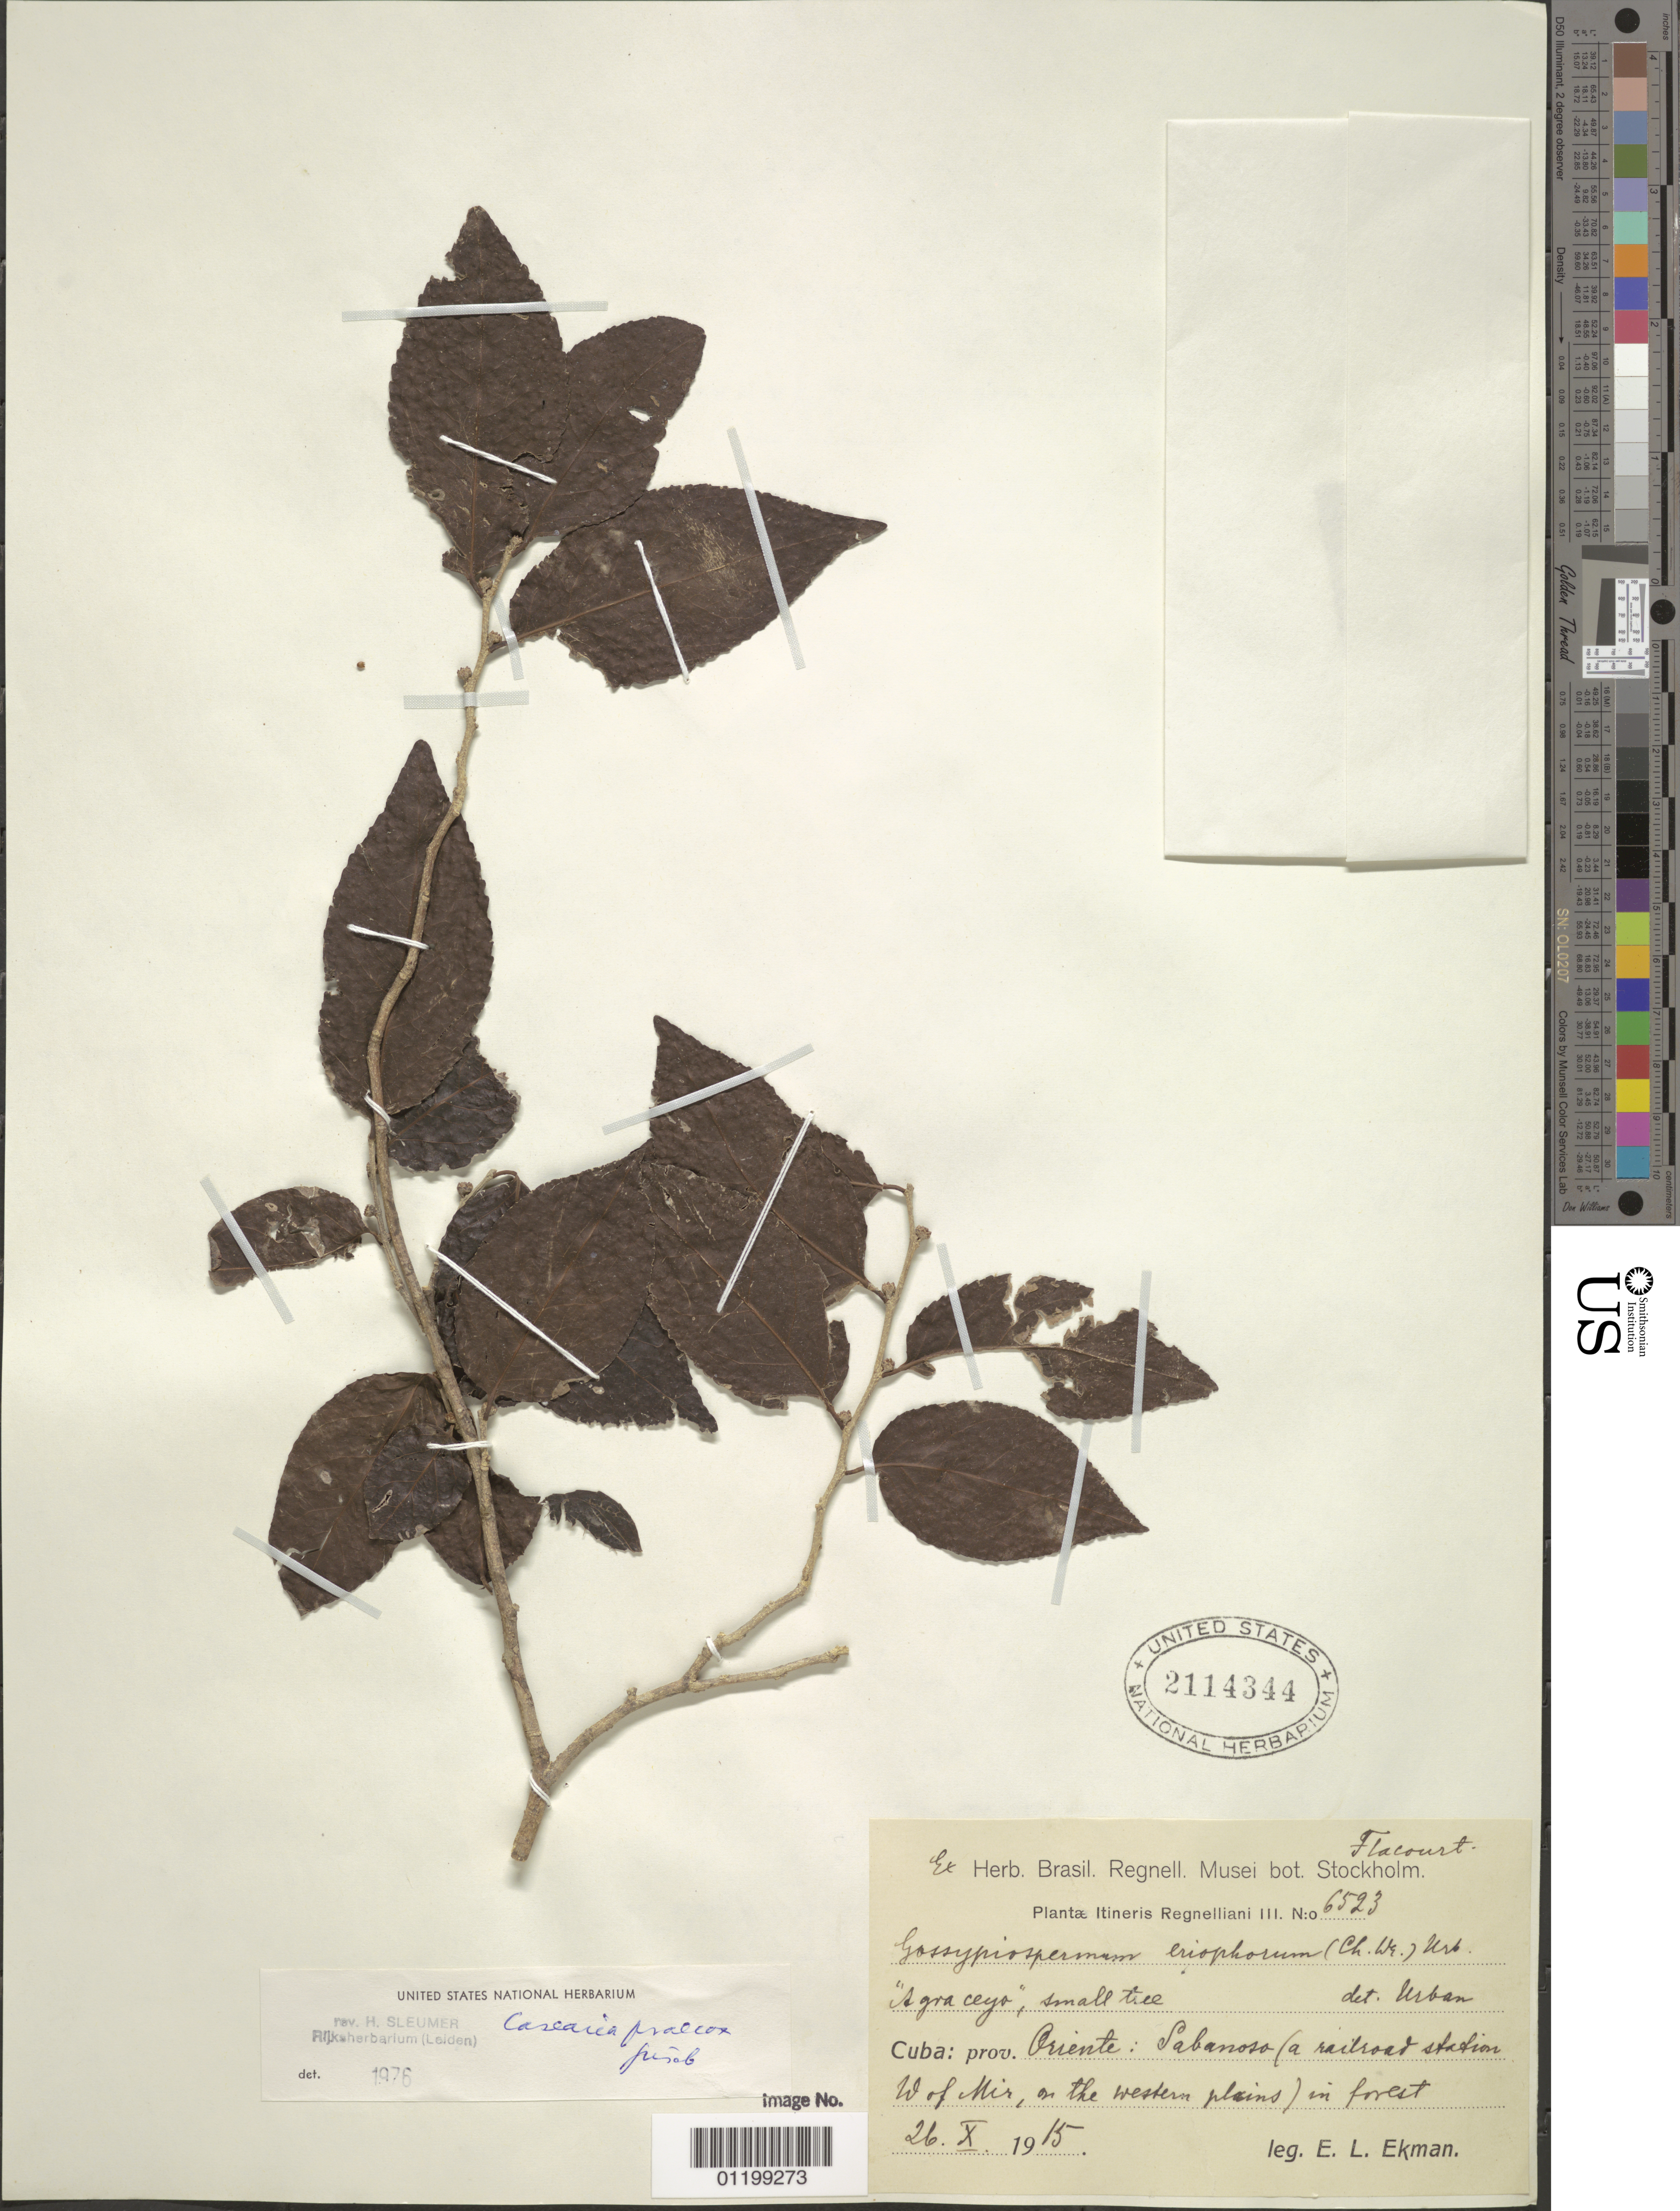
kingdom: Plantae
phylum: Tracheophyta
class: Magnoliopsida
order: Malpighiales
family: Salicaceae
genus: Gossypiospermum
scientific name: Gossypiospermum eriophora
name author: (C. Wright ex Griseb.) Urb.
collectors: E. L. Ekman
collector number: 6523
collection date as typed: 26 Oct 1915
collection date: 1915-10-26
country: Cuba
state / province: Oriente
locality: Sabanaso (a railroad station W of Mir, on the western plains).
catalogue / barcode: US 2114344